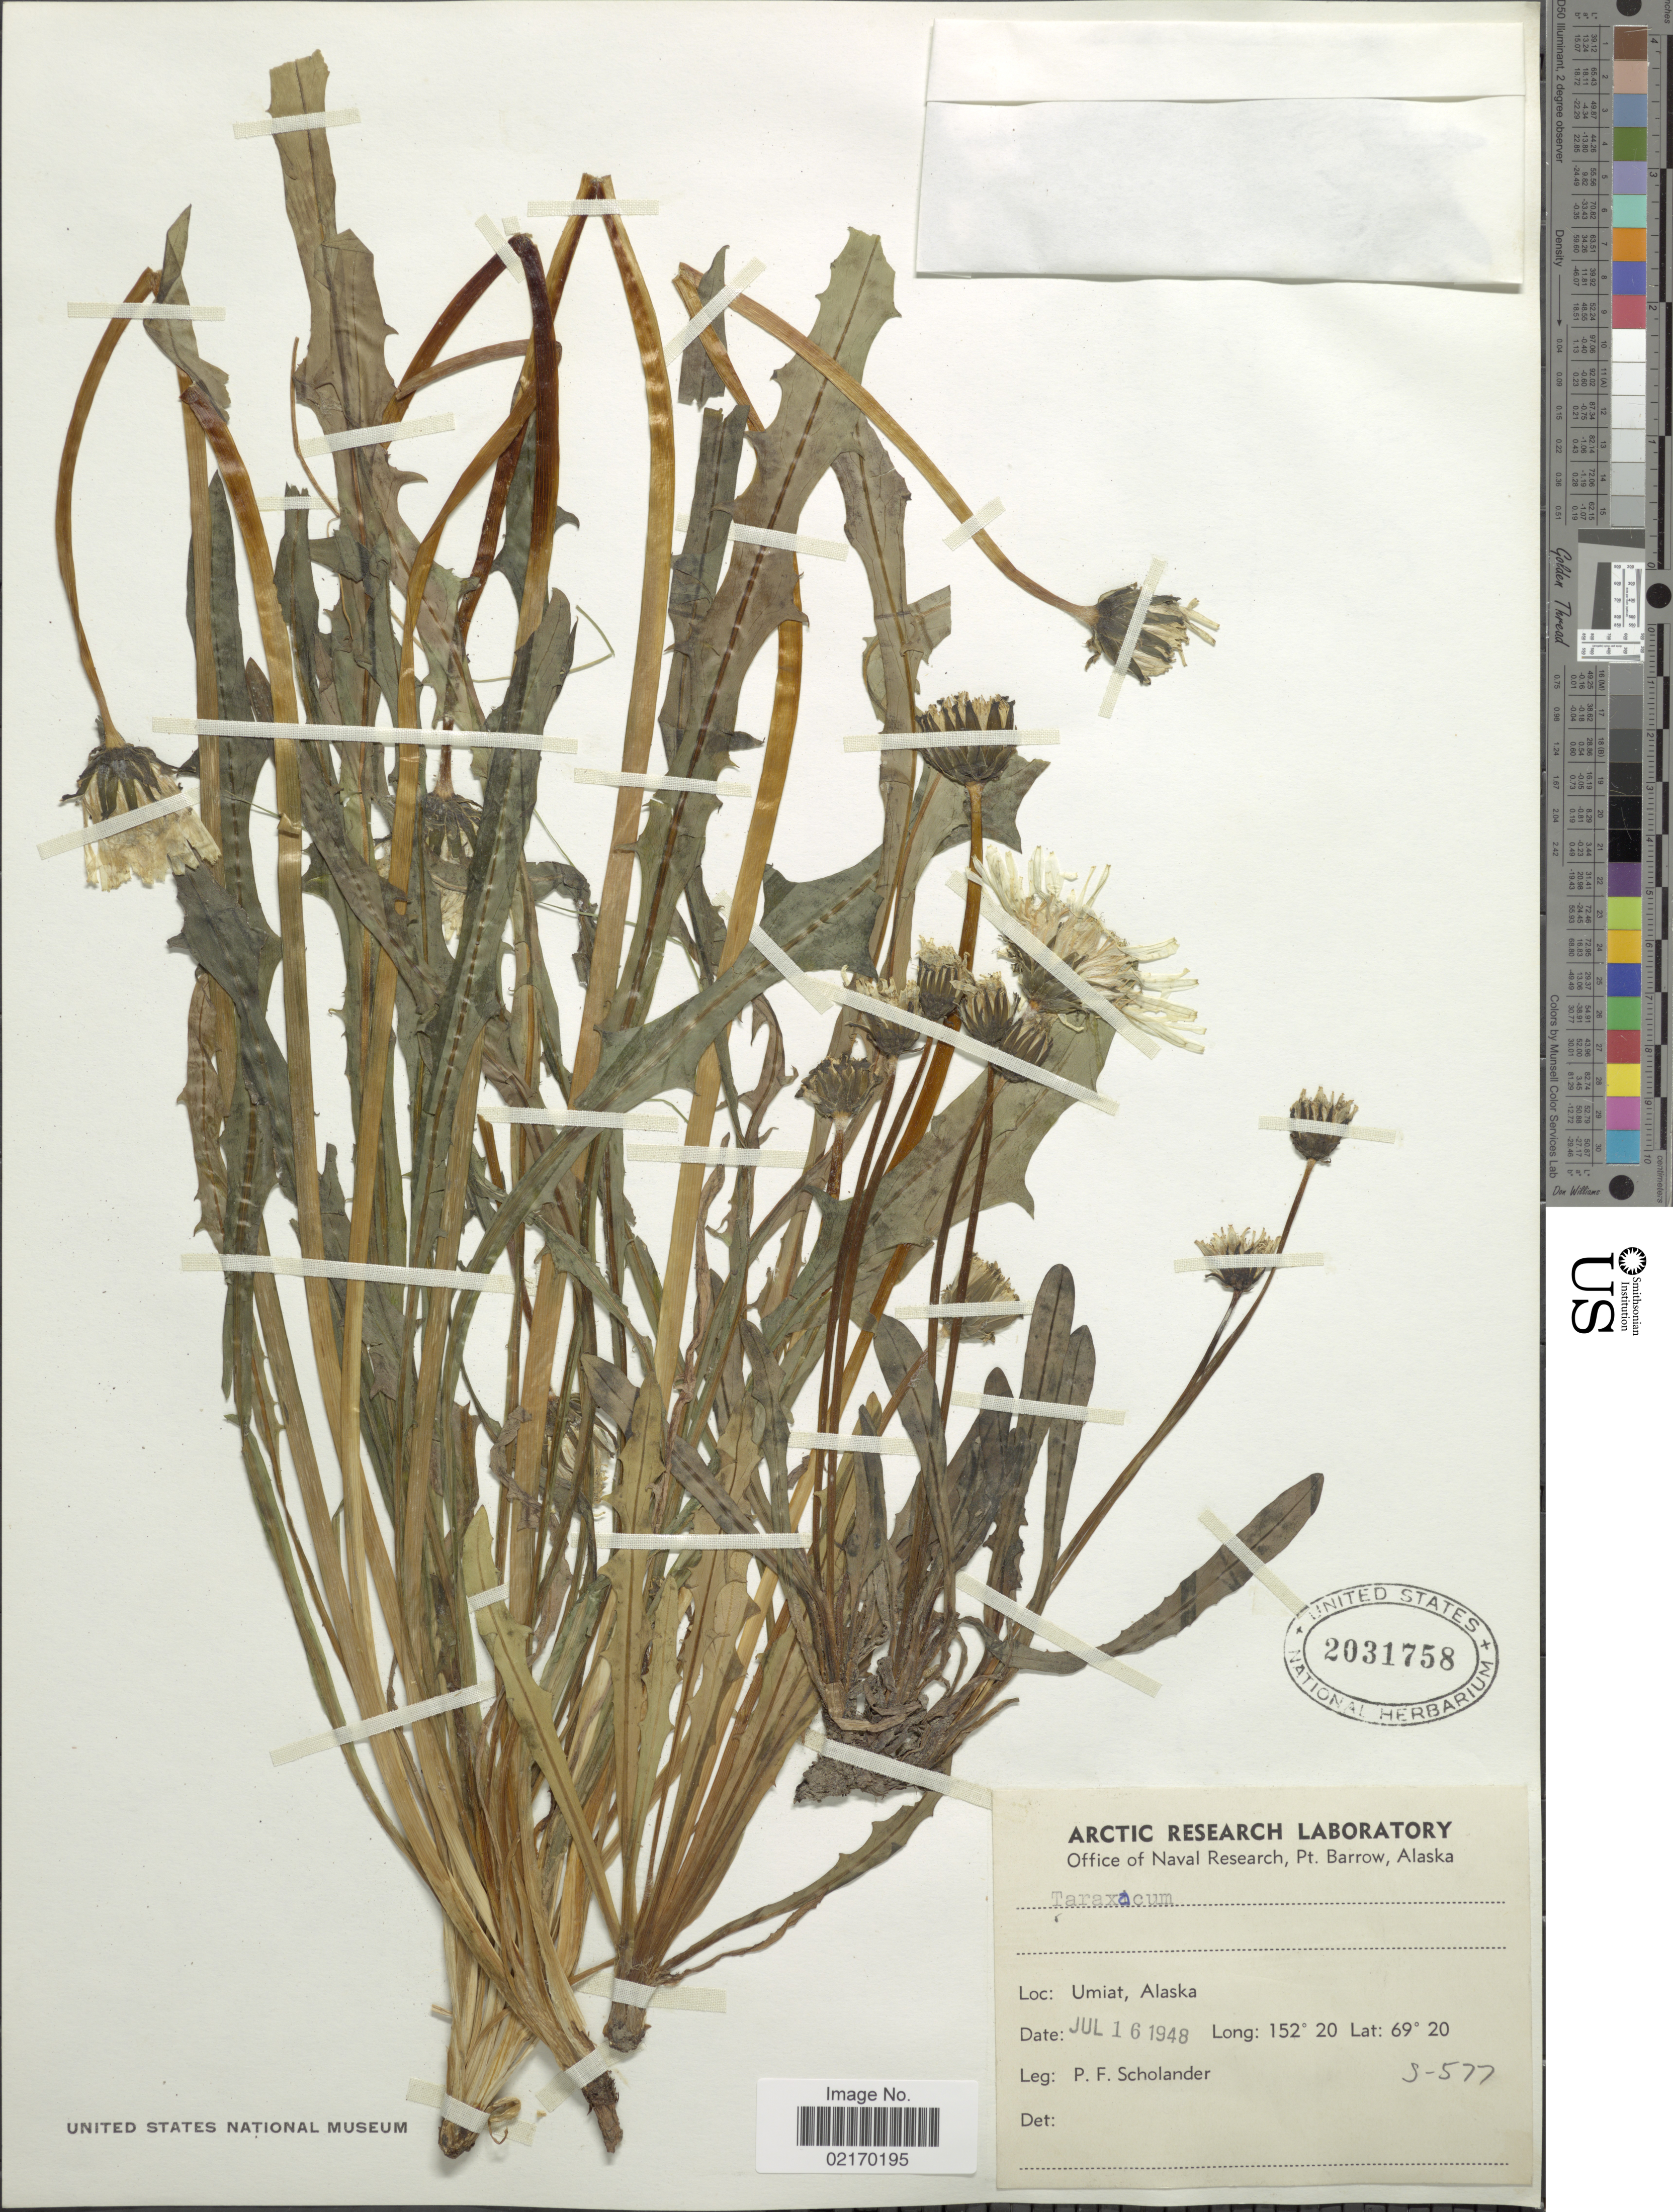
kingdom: Plantae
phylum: Tracheophyta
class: Magnoliopsida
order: Asterales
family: Asteraceae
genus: Taraxacum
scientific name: Taraxacum sp.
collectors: P. Scholander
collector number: S-577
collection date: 1948-07-16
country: United States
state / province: Alaska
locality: Umiat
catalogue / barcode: US 2031758